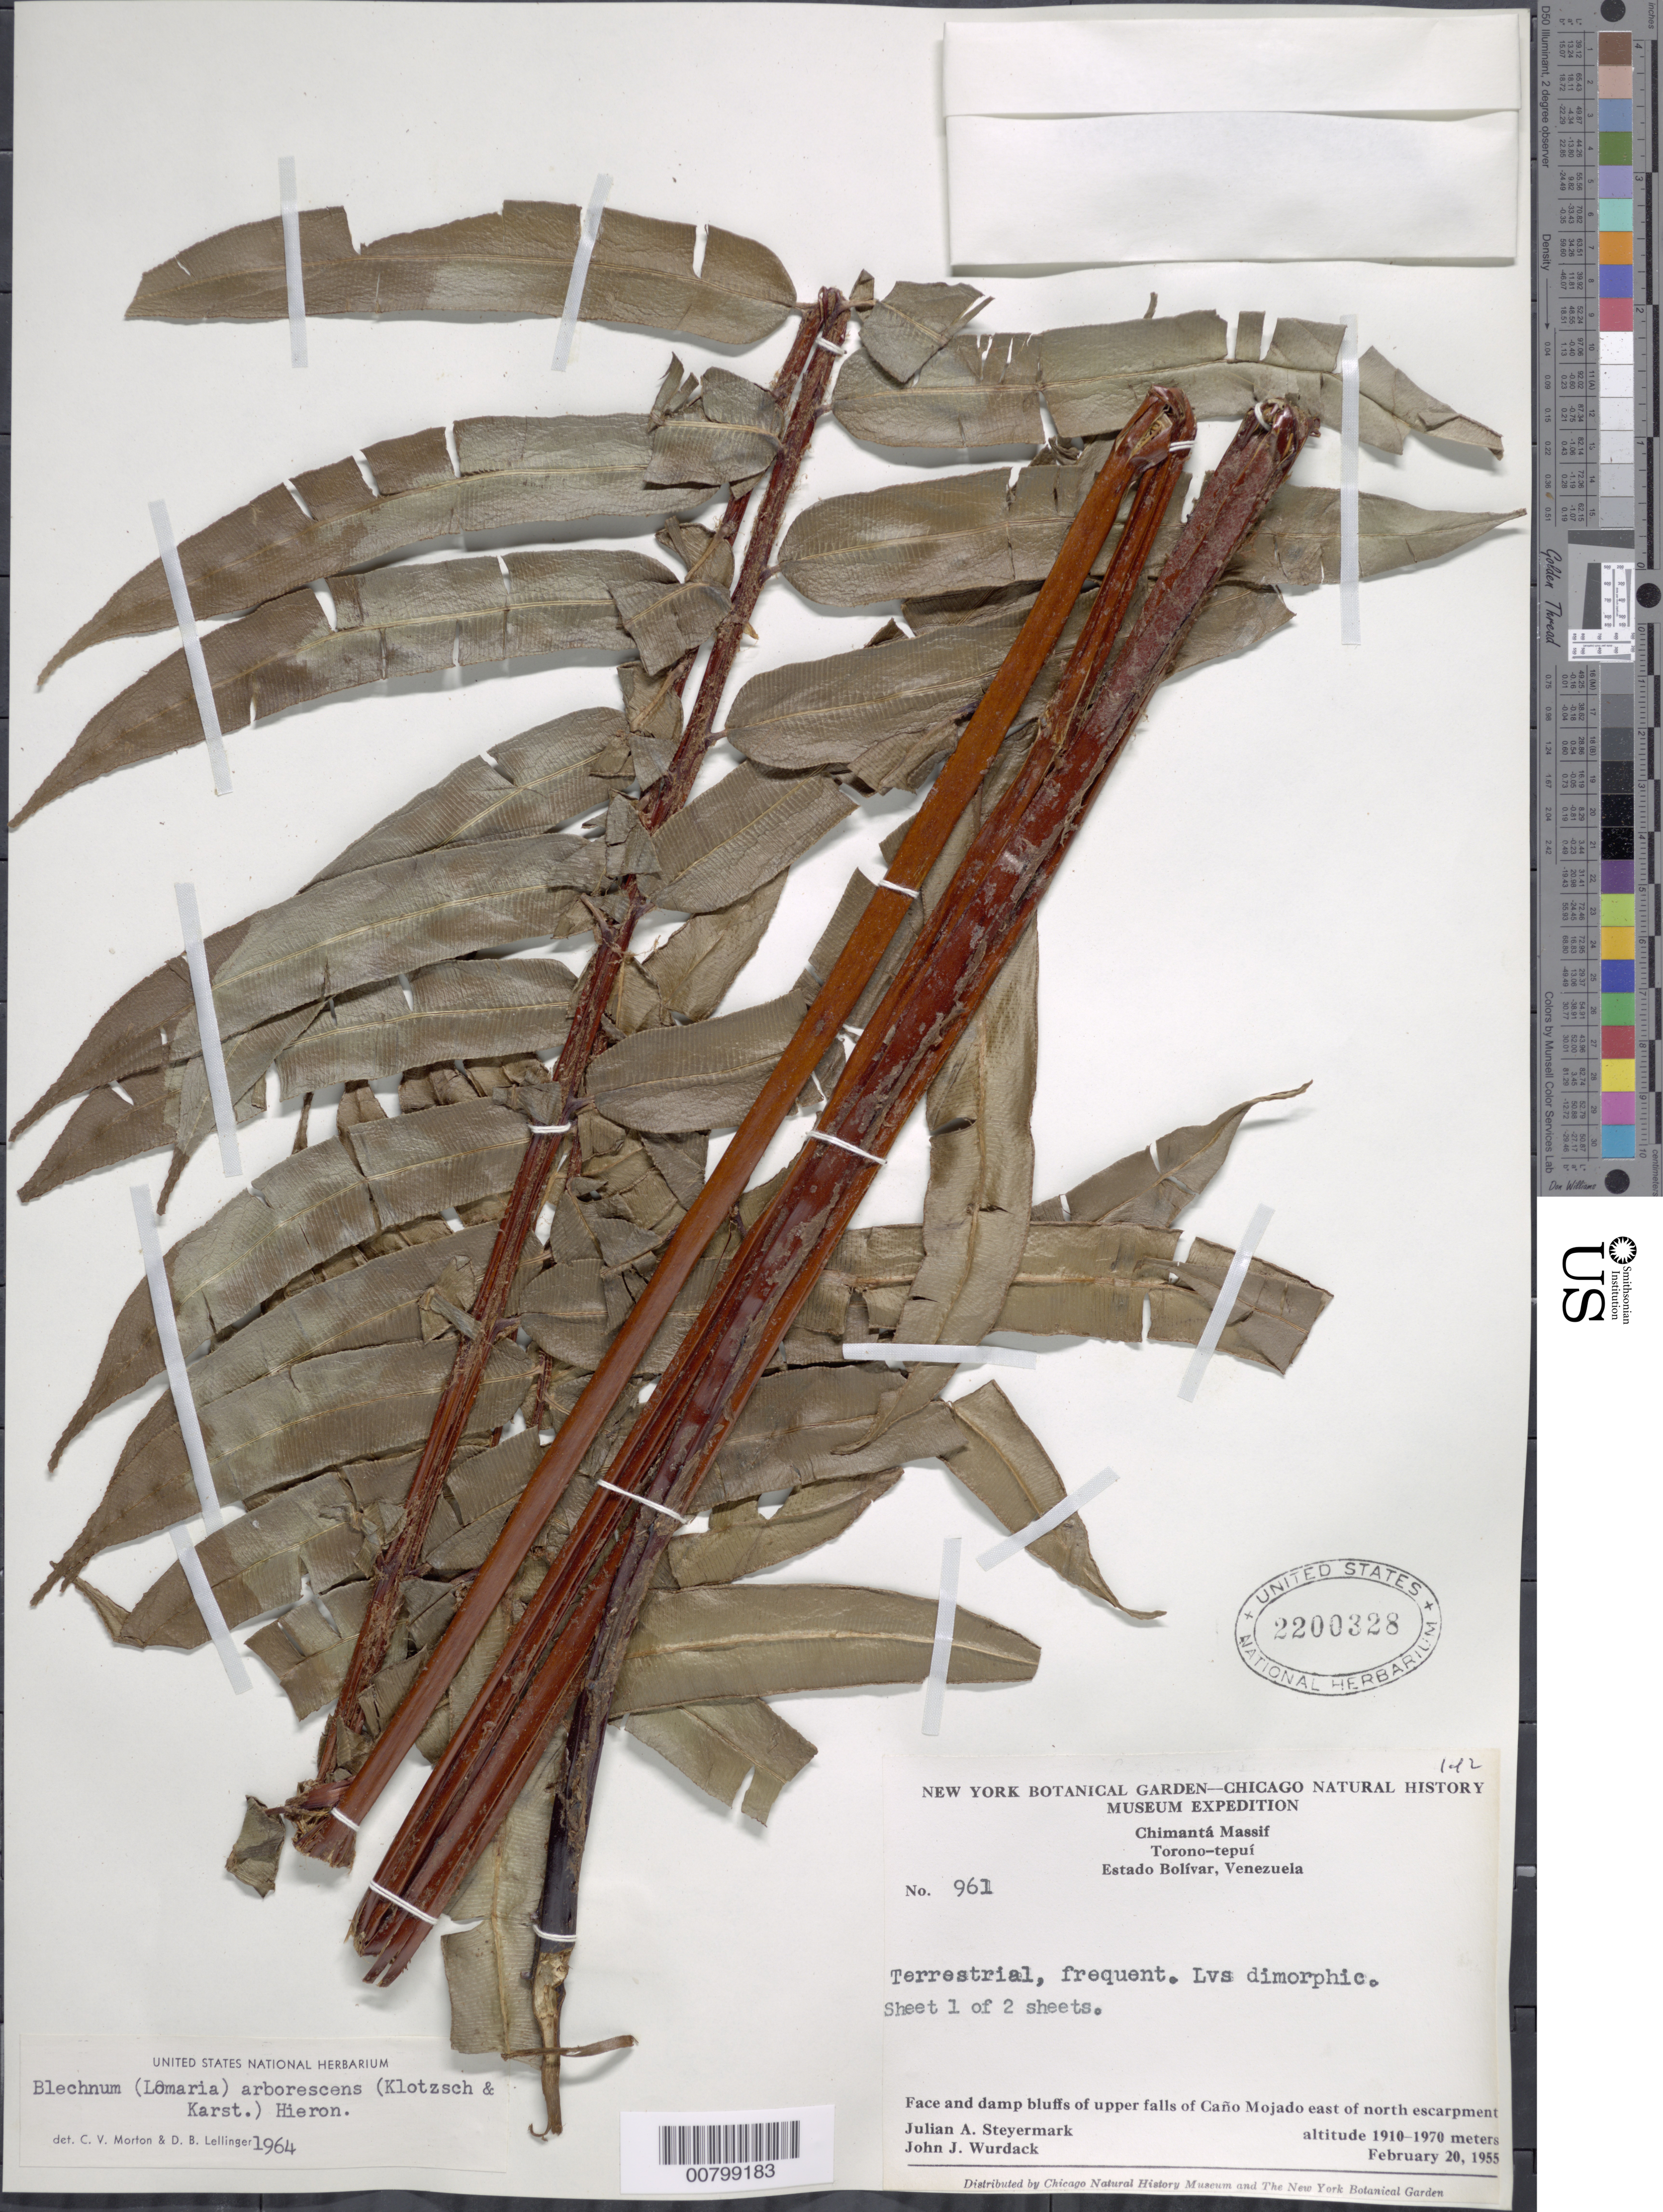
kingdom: Plantae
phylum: Tracheophyta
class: Polypodiopsida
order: Polypodiales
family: Blechnaceae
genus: Blechnum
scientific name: Blechnum cordatum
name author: (Desv.) Hieron.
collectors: J. Steyermark & J. J. Wurdack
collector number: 55 961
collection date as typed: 20-Feb-55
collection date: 1955-02-20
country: Venezuela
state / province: Bolívar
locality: Chimantá Massif, Torono-tepuí; along banks of Caño Mojado, east of north escarpment, below upper falls of Caño Mojado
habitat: Face and damp bluffs of falls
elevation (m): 1910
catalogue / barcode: US 2200328